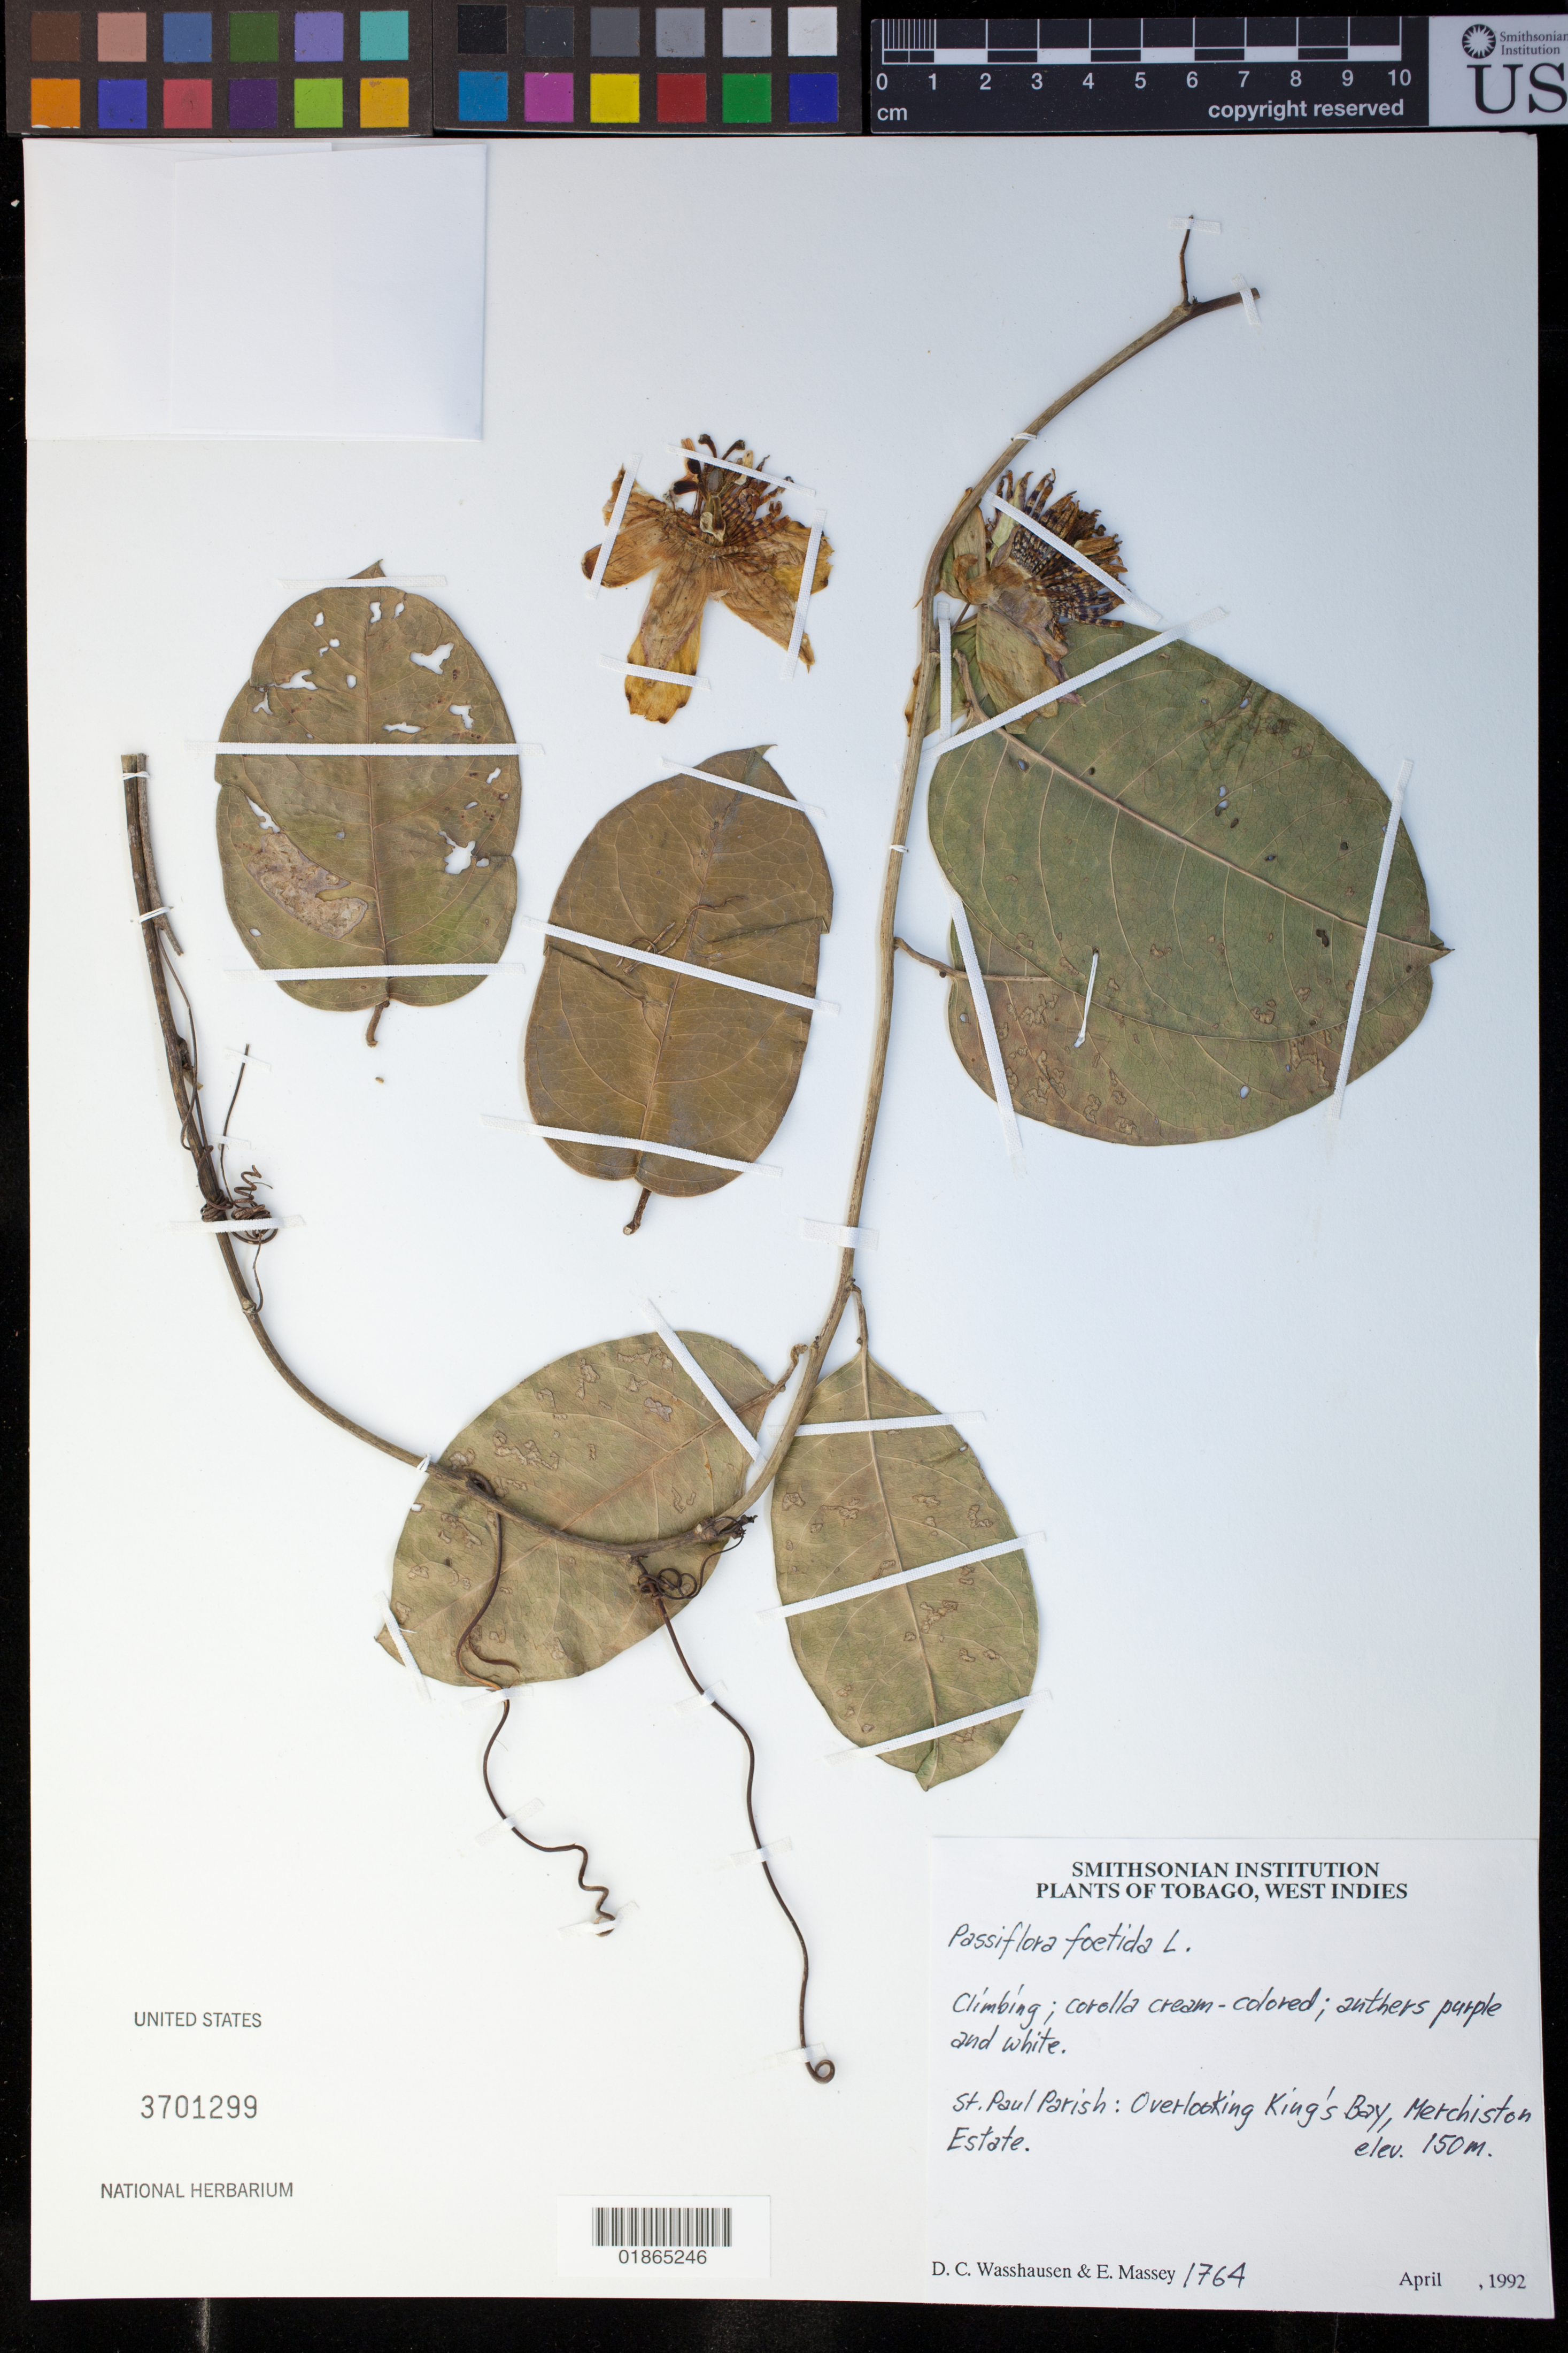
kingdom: Plantae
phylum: Tracheophyta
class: Magnoliopsida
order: Malpighiales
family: Passifloraceae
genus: Passiflora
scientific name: Passiflora laurifolia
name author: L.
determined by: Strong, Mark T., (BOT), Smithsonian Institution - National Museum of Natural History (UNITED STATES)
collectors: D. C. Wasshausen & E. Massey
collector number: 1764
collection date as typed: April 1992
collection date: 1992-04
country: Trinidad and Tobago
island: Tobago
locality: St. Paul Parish, Overlooking King's Bay, Merchiston Estate.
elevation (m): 150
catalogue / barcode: US 3701299